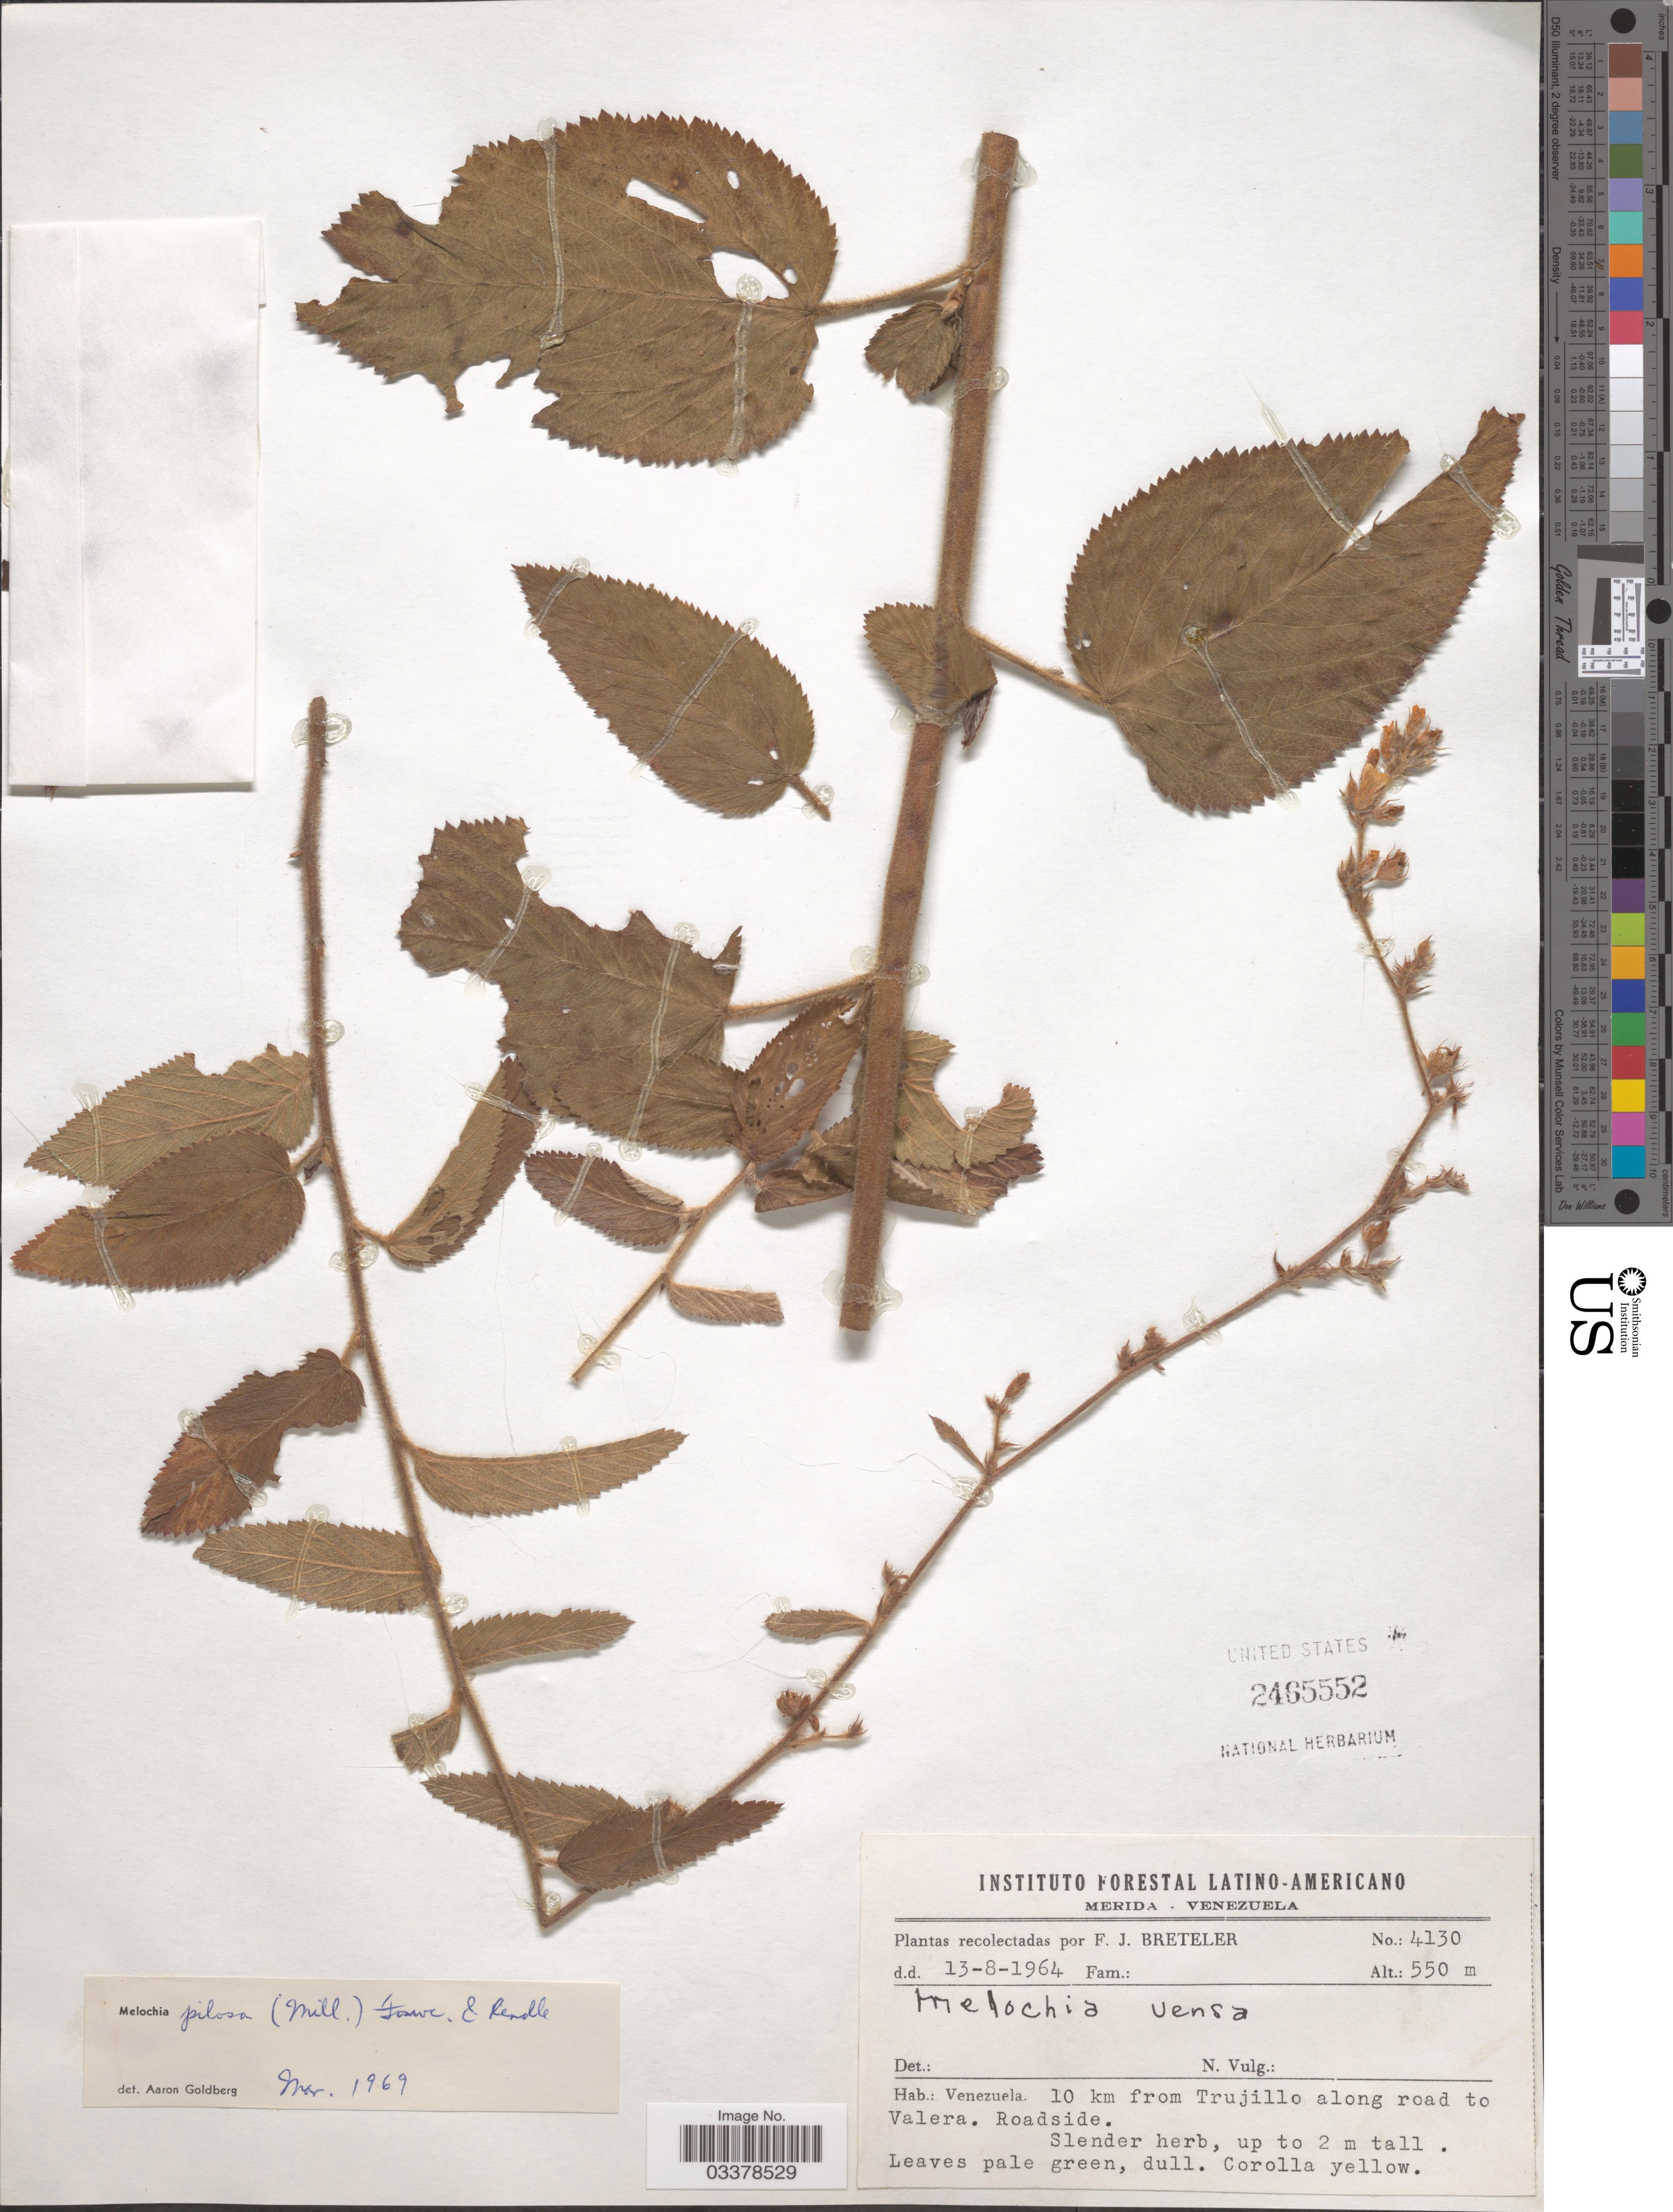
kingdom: Plantae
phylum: Tracheophyta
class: Magnoliopsida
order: Malvales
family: Malvaceae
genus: Melochia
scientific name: Melochia pilosa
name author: (Mill.) Fawc. & Rendle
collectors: F. J. Breteler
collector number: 4130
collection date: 1964-08-13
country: Venezuela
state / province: Mérida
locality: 10 km from Trujillo along road to Valera. Roadside.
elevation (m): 550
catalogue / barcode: US 2465552